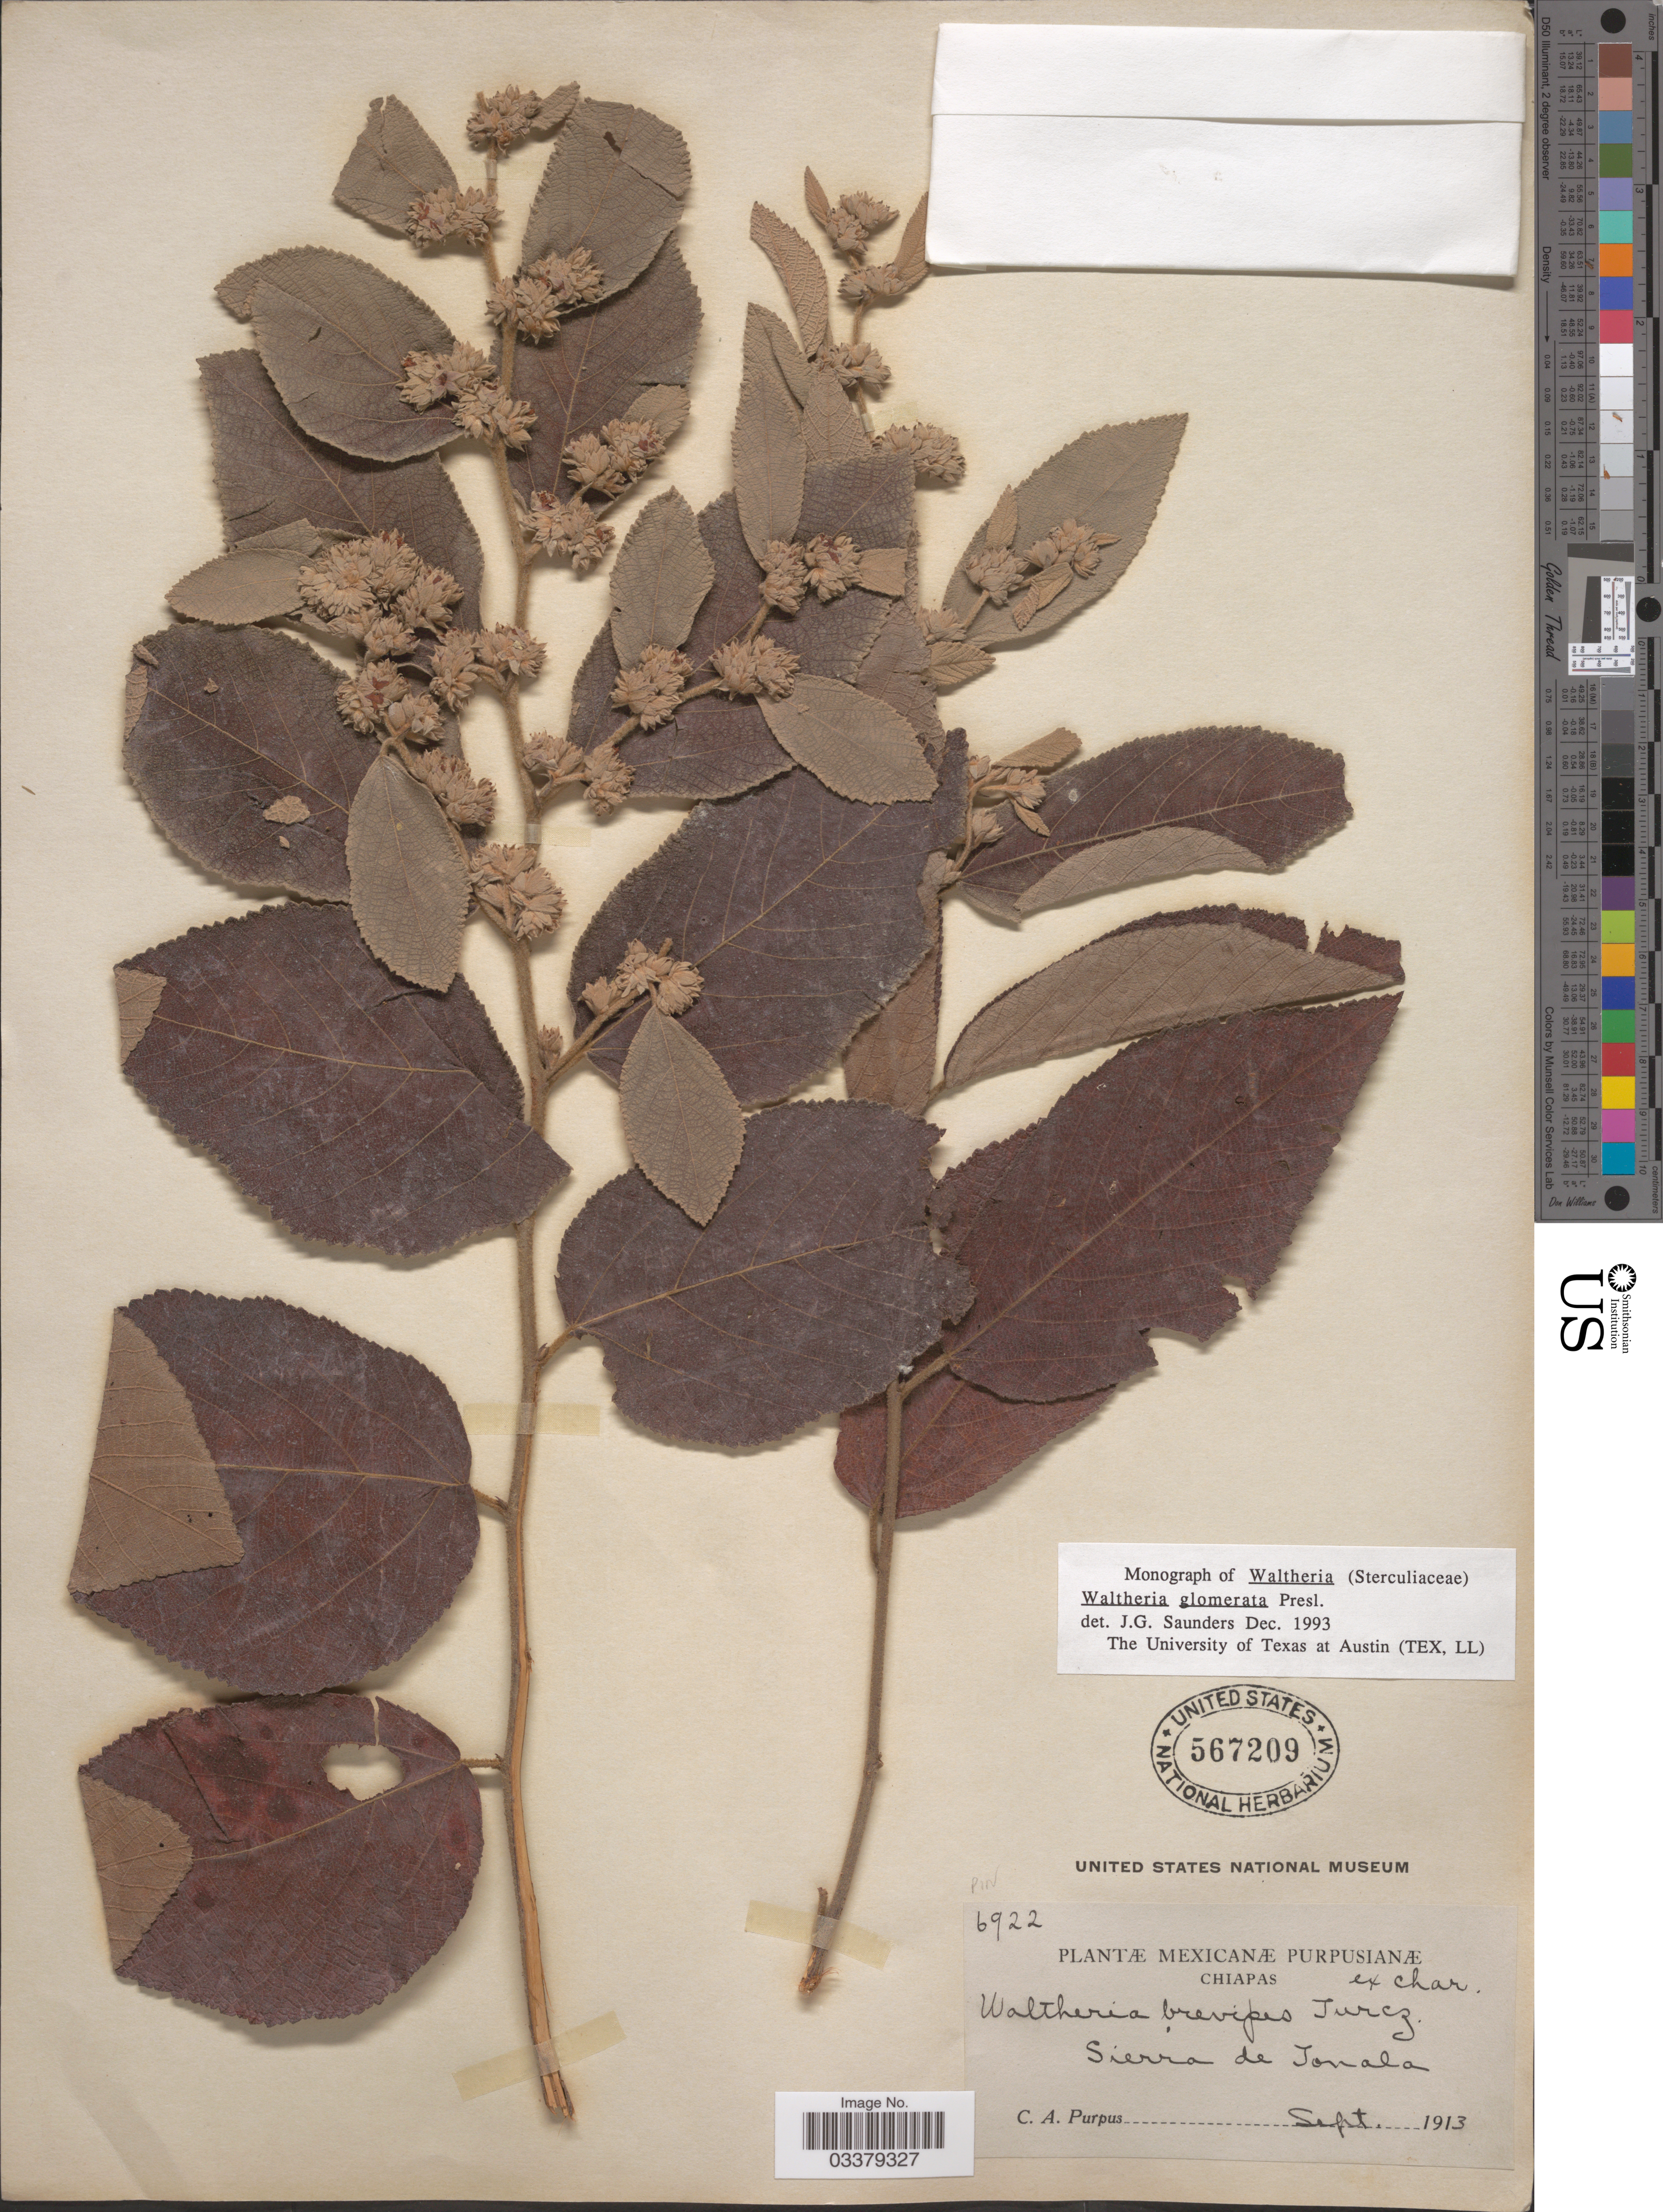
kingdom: Plantae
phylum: Tracheophyta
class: Magnoliopsida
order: Malvales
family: Malvaceae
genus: Waltheria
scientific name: Waltheria glomerata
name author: C. Presl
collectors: C. A. Purpus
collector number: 6922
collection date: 1913-09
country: Mexico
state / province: Chiapas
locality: Sierra de Tonala.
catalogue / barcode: US 567209